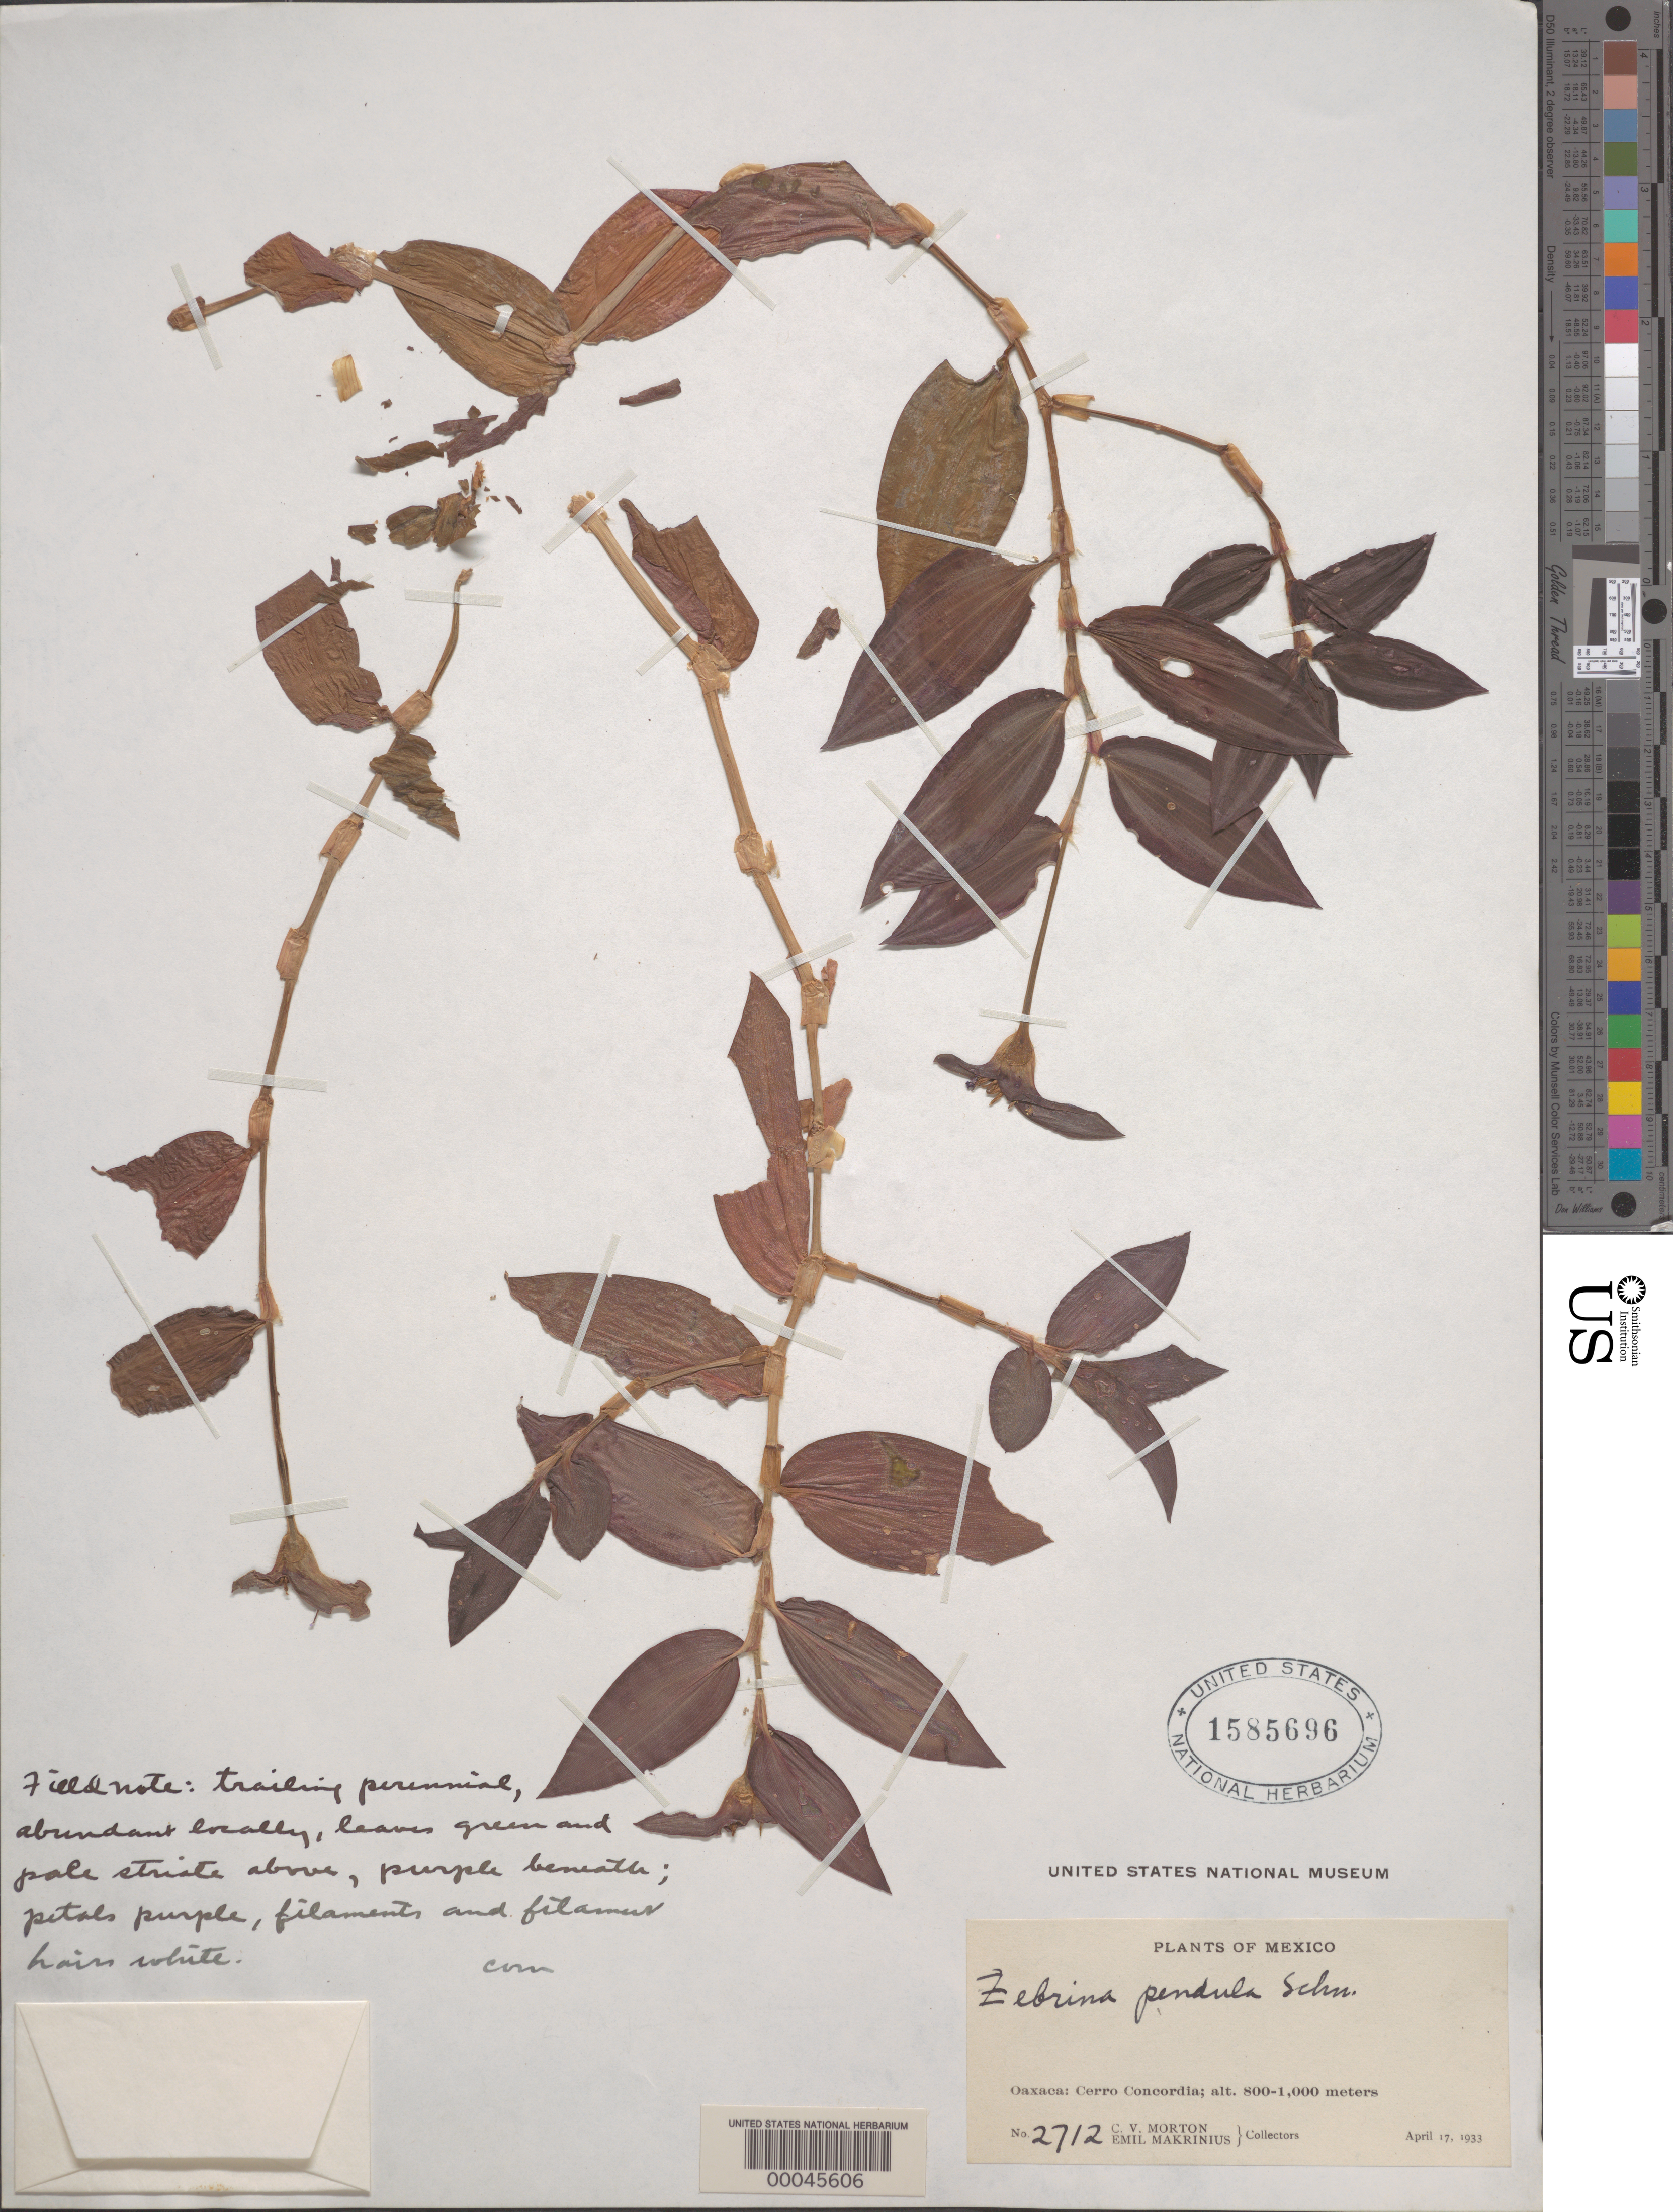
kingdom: Plantae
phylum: Tracheophyta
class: Liliopsida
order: Commelinales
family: Commelinaceae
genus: Tradescantia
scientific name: Tradescantia zebrina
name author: Bosse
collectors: C. V. Morton & E. Makrinius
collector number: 2712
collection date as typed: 17 Apr 1933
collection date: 1933-04-17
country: Mexico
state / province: Oaxaca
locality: Cerro concordia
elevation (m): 800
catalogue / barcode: US 1585696